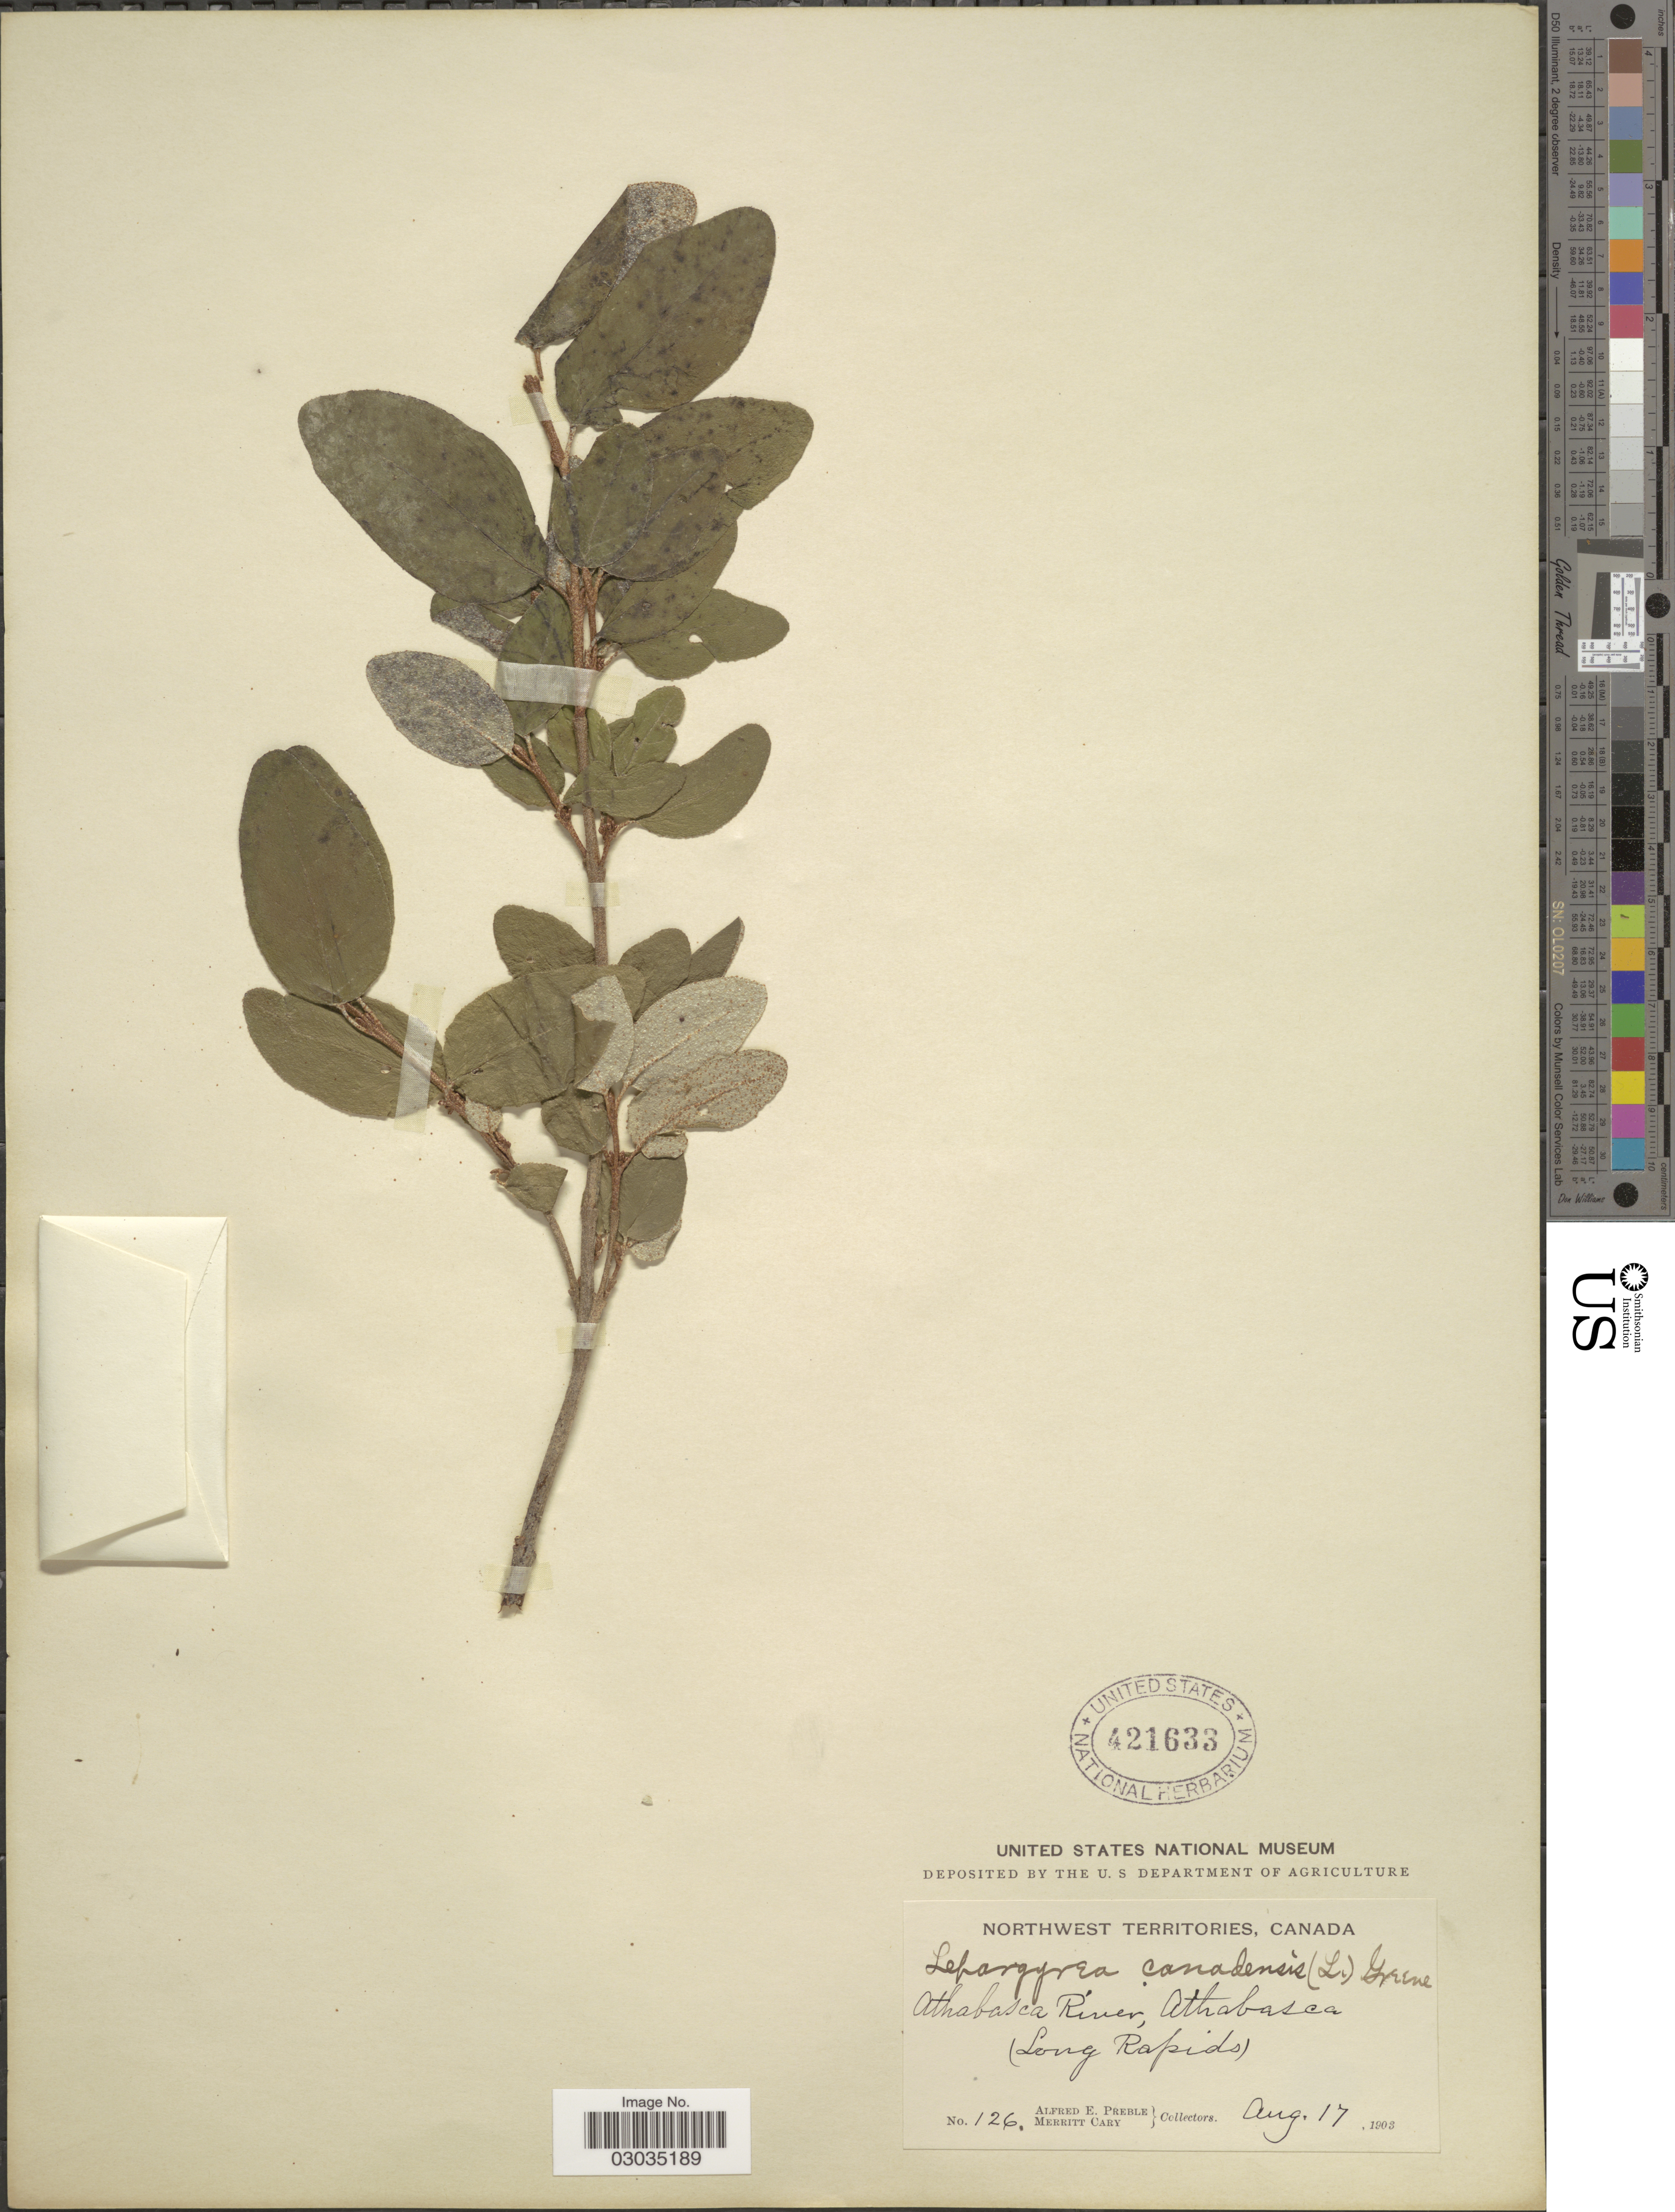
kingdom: Plantae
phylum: Tracheophyta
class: Magnoliopsida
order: Rosales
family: Elaeagnaceae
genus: Shepherdia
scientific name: Shepherdia canadensis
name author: (L.) Nutt.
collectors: A. Preble & C. Merritt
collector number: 126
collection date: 1903-08-17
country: Canada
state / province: Northwest Territories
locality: Athabasca River, Athabasca (Long Rapids).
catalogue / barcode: US 421633